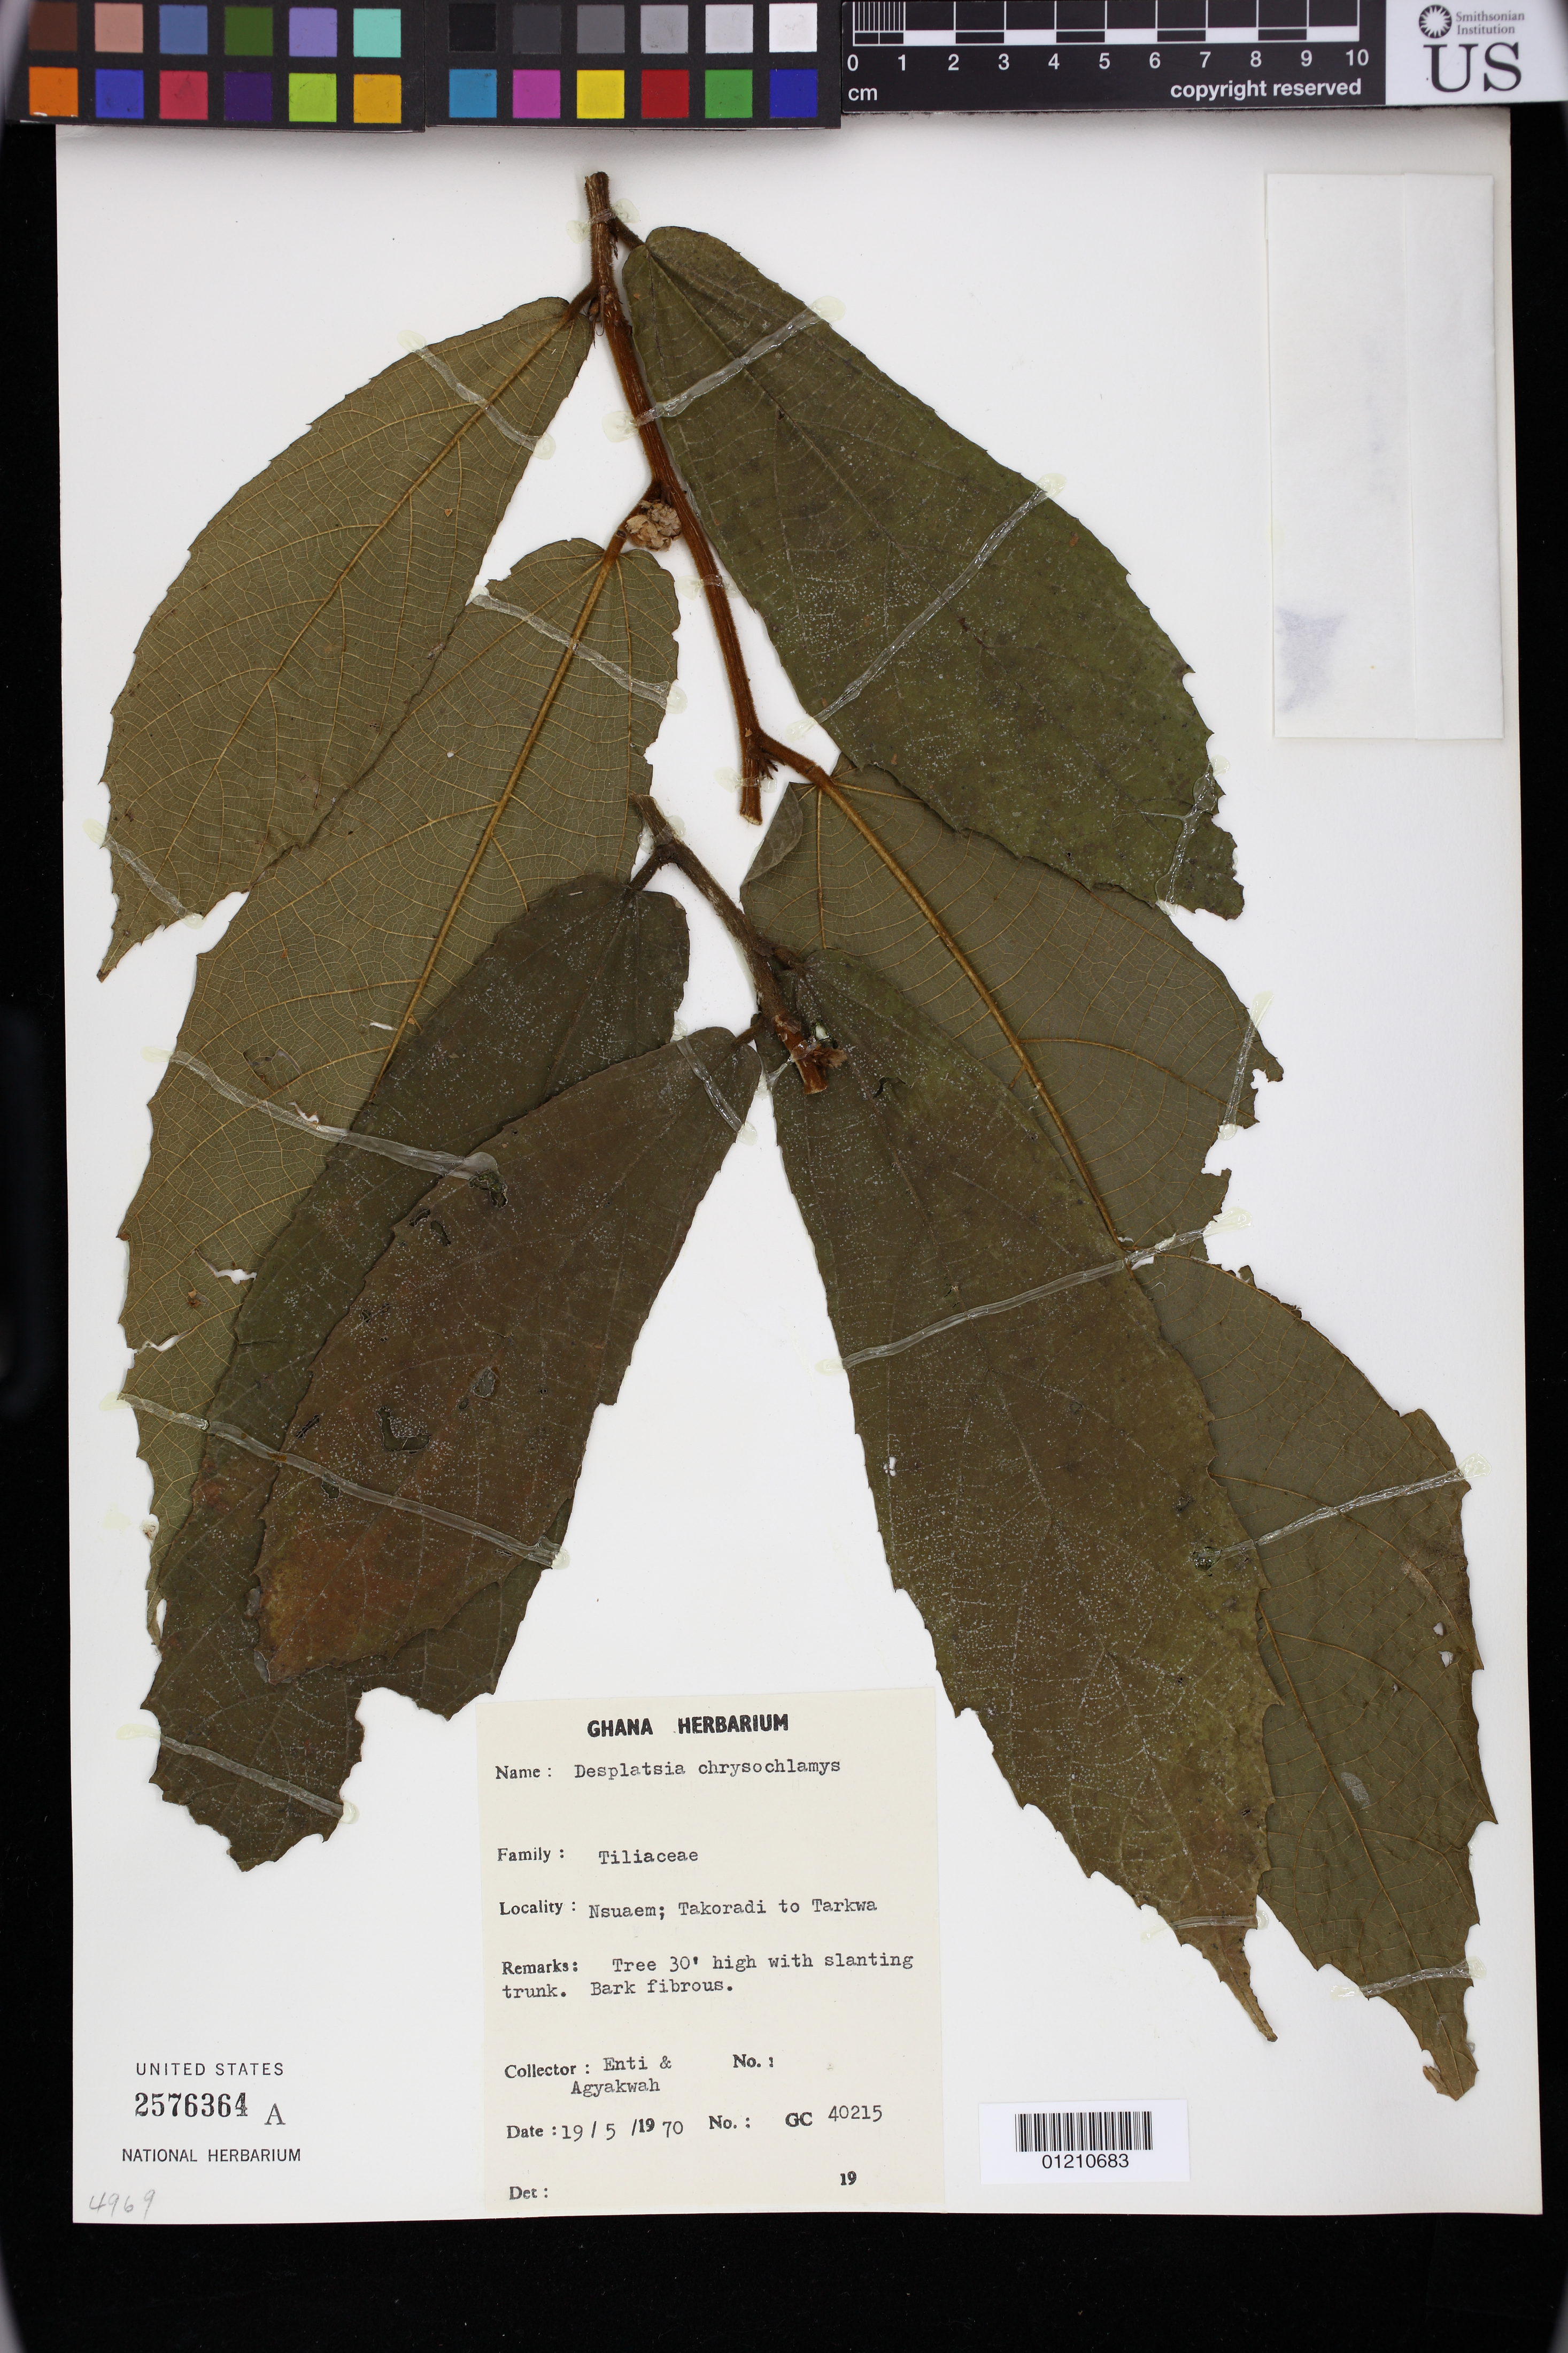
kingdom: Plantae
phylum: Tracheophyta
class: Magnoliopsida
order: Malvales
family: Malvaceae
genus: Desplatsia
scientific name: Desplatsia chrysochlamys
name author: Mildbr. & Burret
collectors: -. Enti & Agyakwah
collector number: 40215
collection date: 1970-05-19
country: Ghana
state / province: Western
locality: Nsuaem; Takoradi to Tarkwa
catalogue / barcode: US 2576364